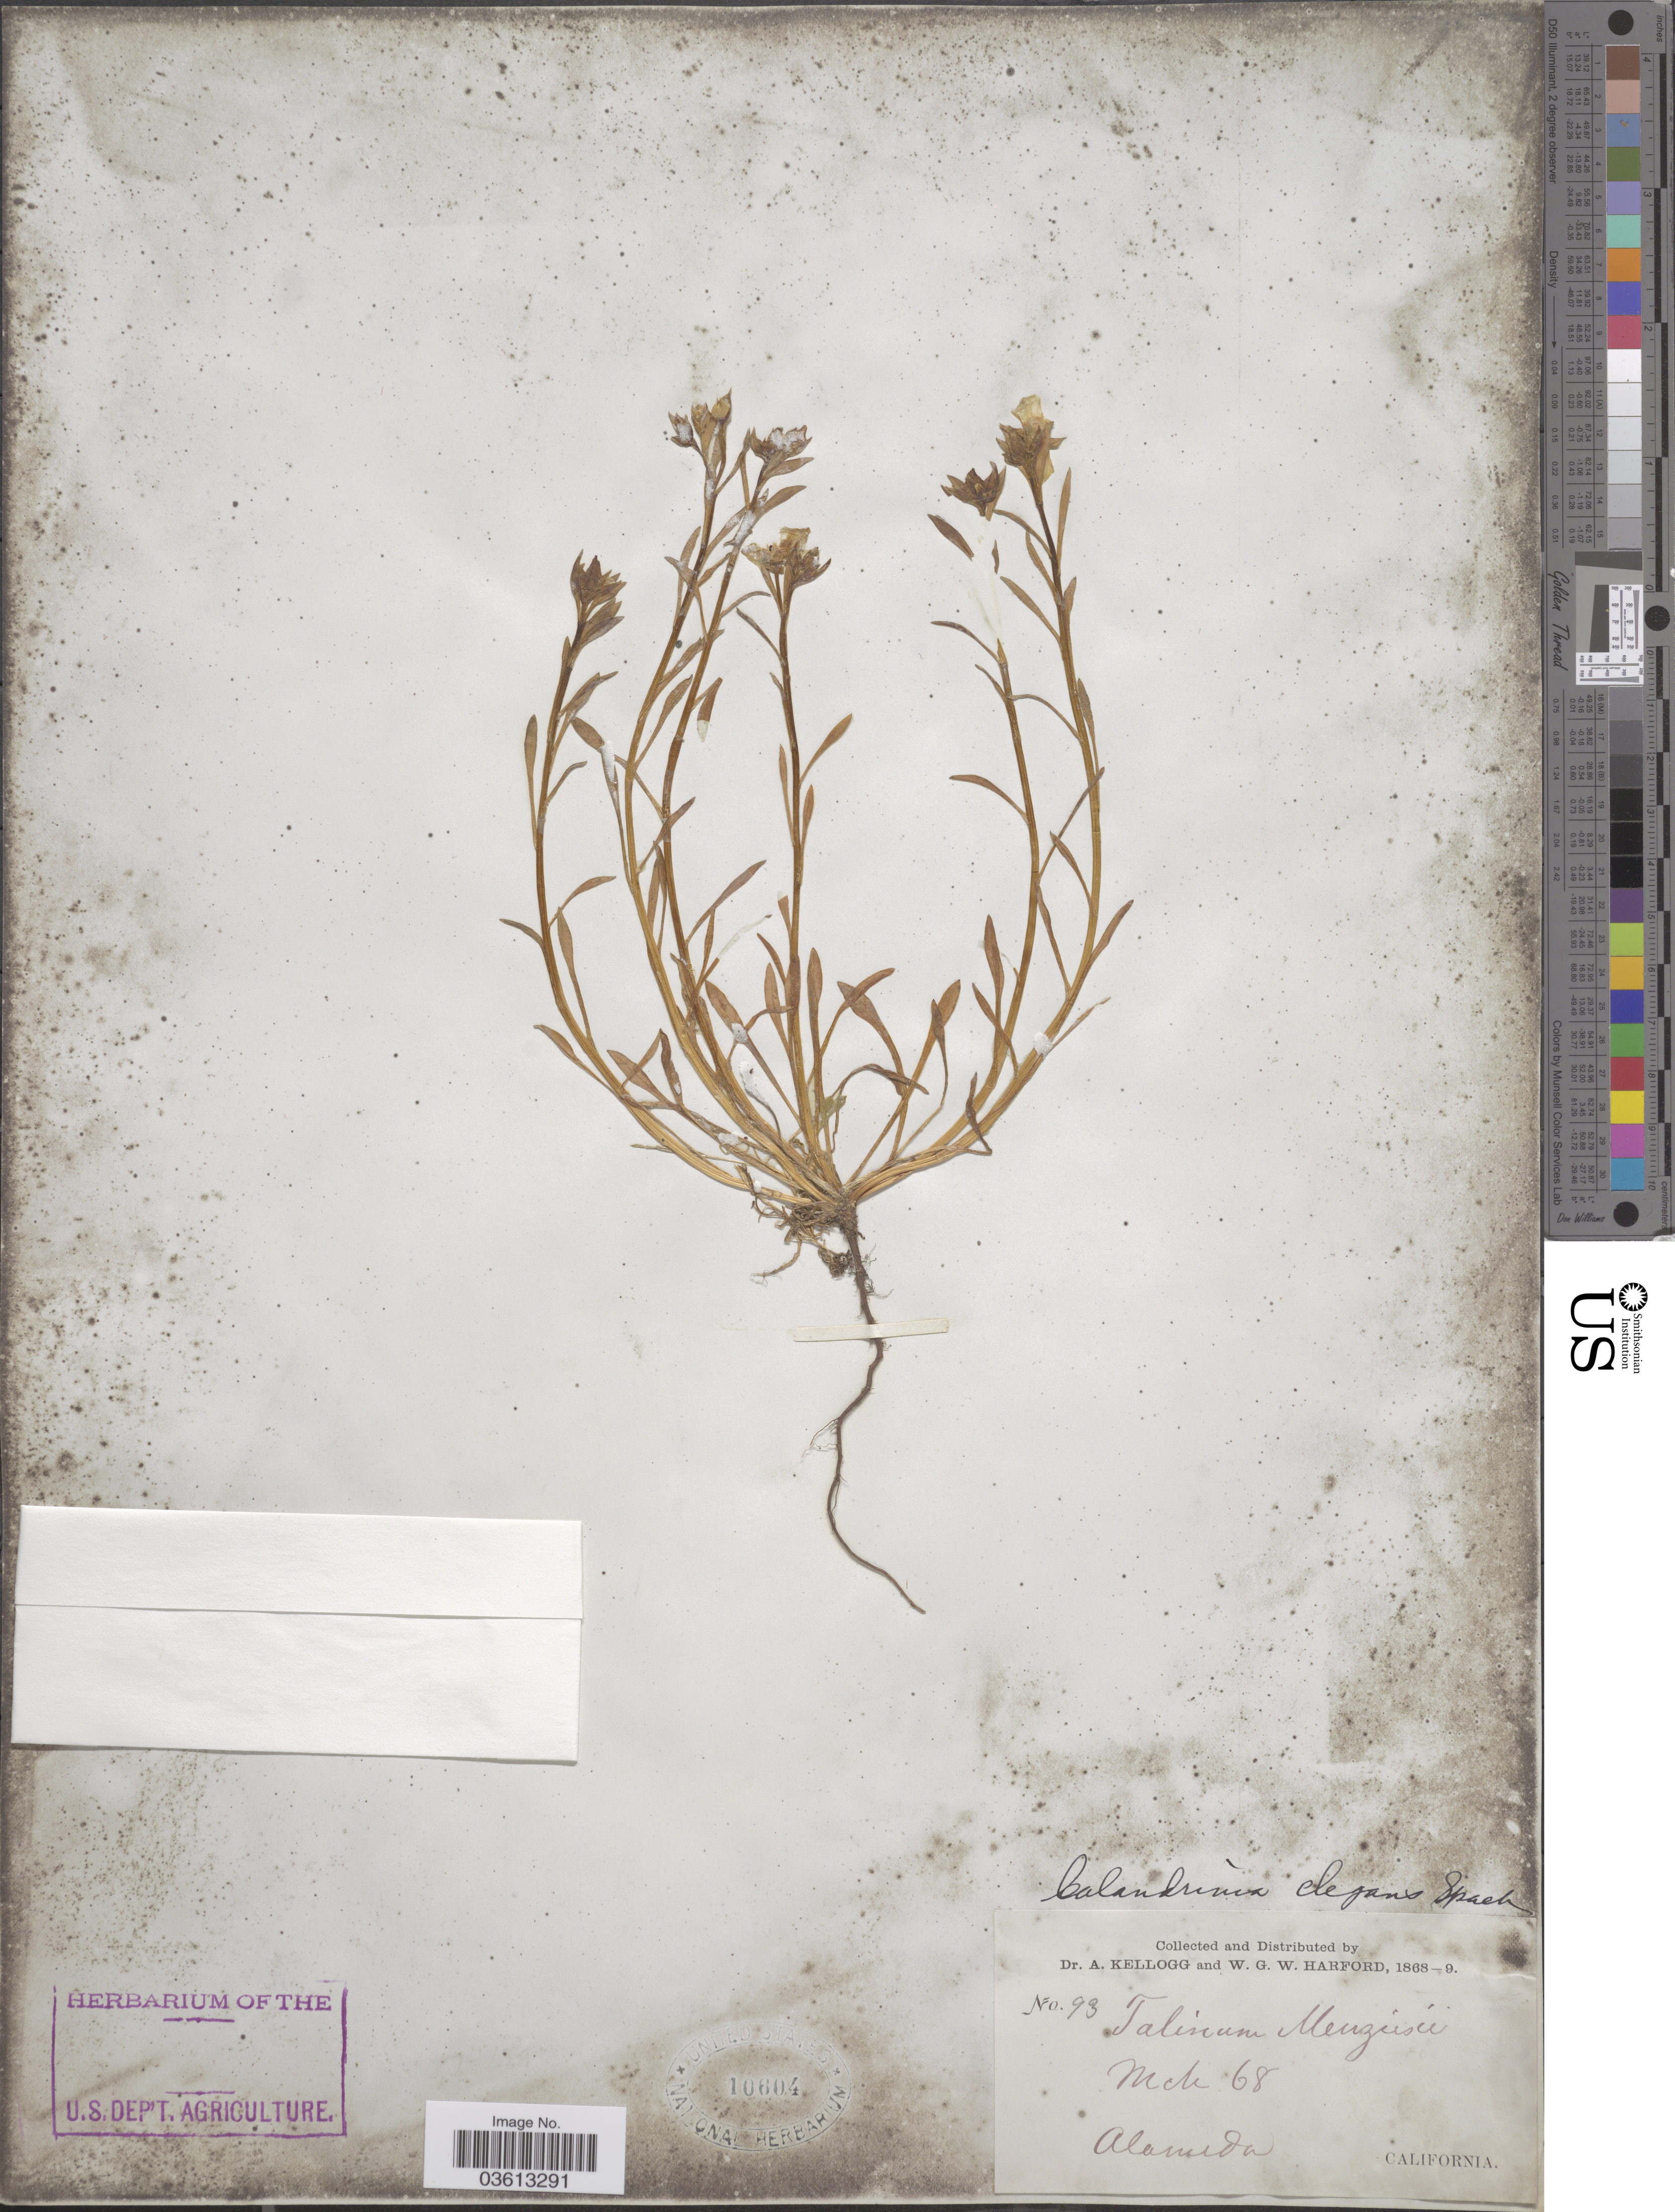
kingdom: Plantae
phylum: Tracheophyta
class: Magnoliopsida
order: Caryophyllales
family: Montiaceae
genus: Calandrinia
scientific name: Calandrinia ciliata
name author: (Ruiz & Pav.) DC.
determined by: Strong, Mark T., (BOT), Smithsonian Institution - National Museum of Natural History (UNITED STATES)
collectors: A. Kellogg & W. G. W. Harford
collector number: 93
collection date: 1868-03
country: United States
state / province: California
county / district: Alameda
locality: Alameda.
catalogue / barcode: US 10604